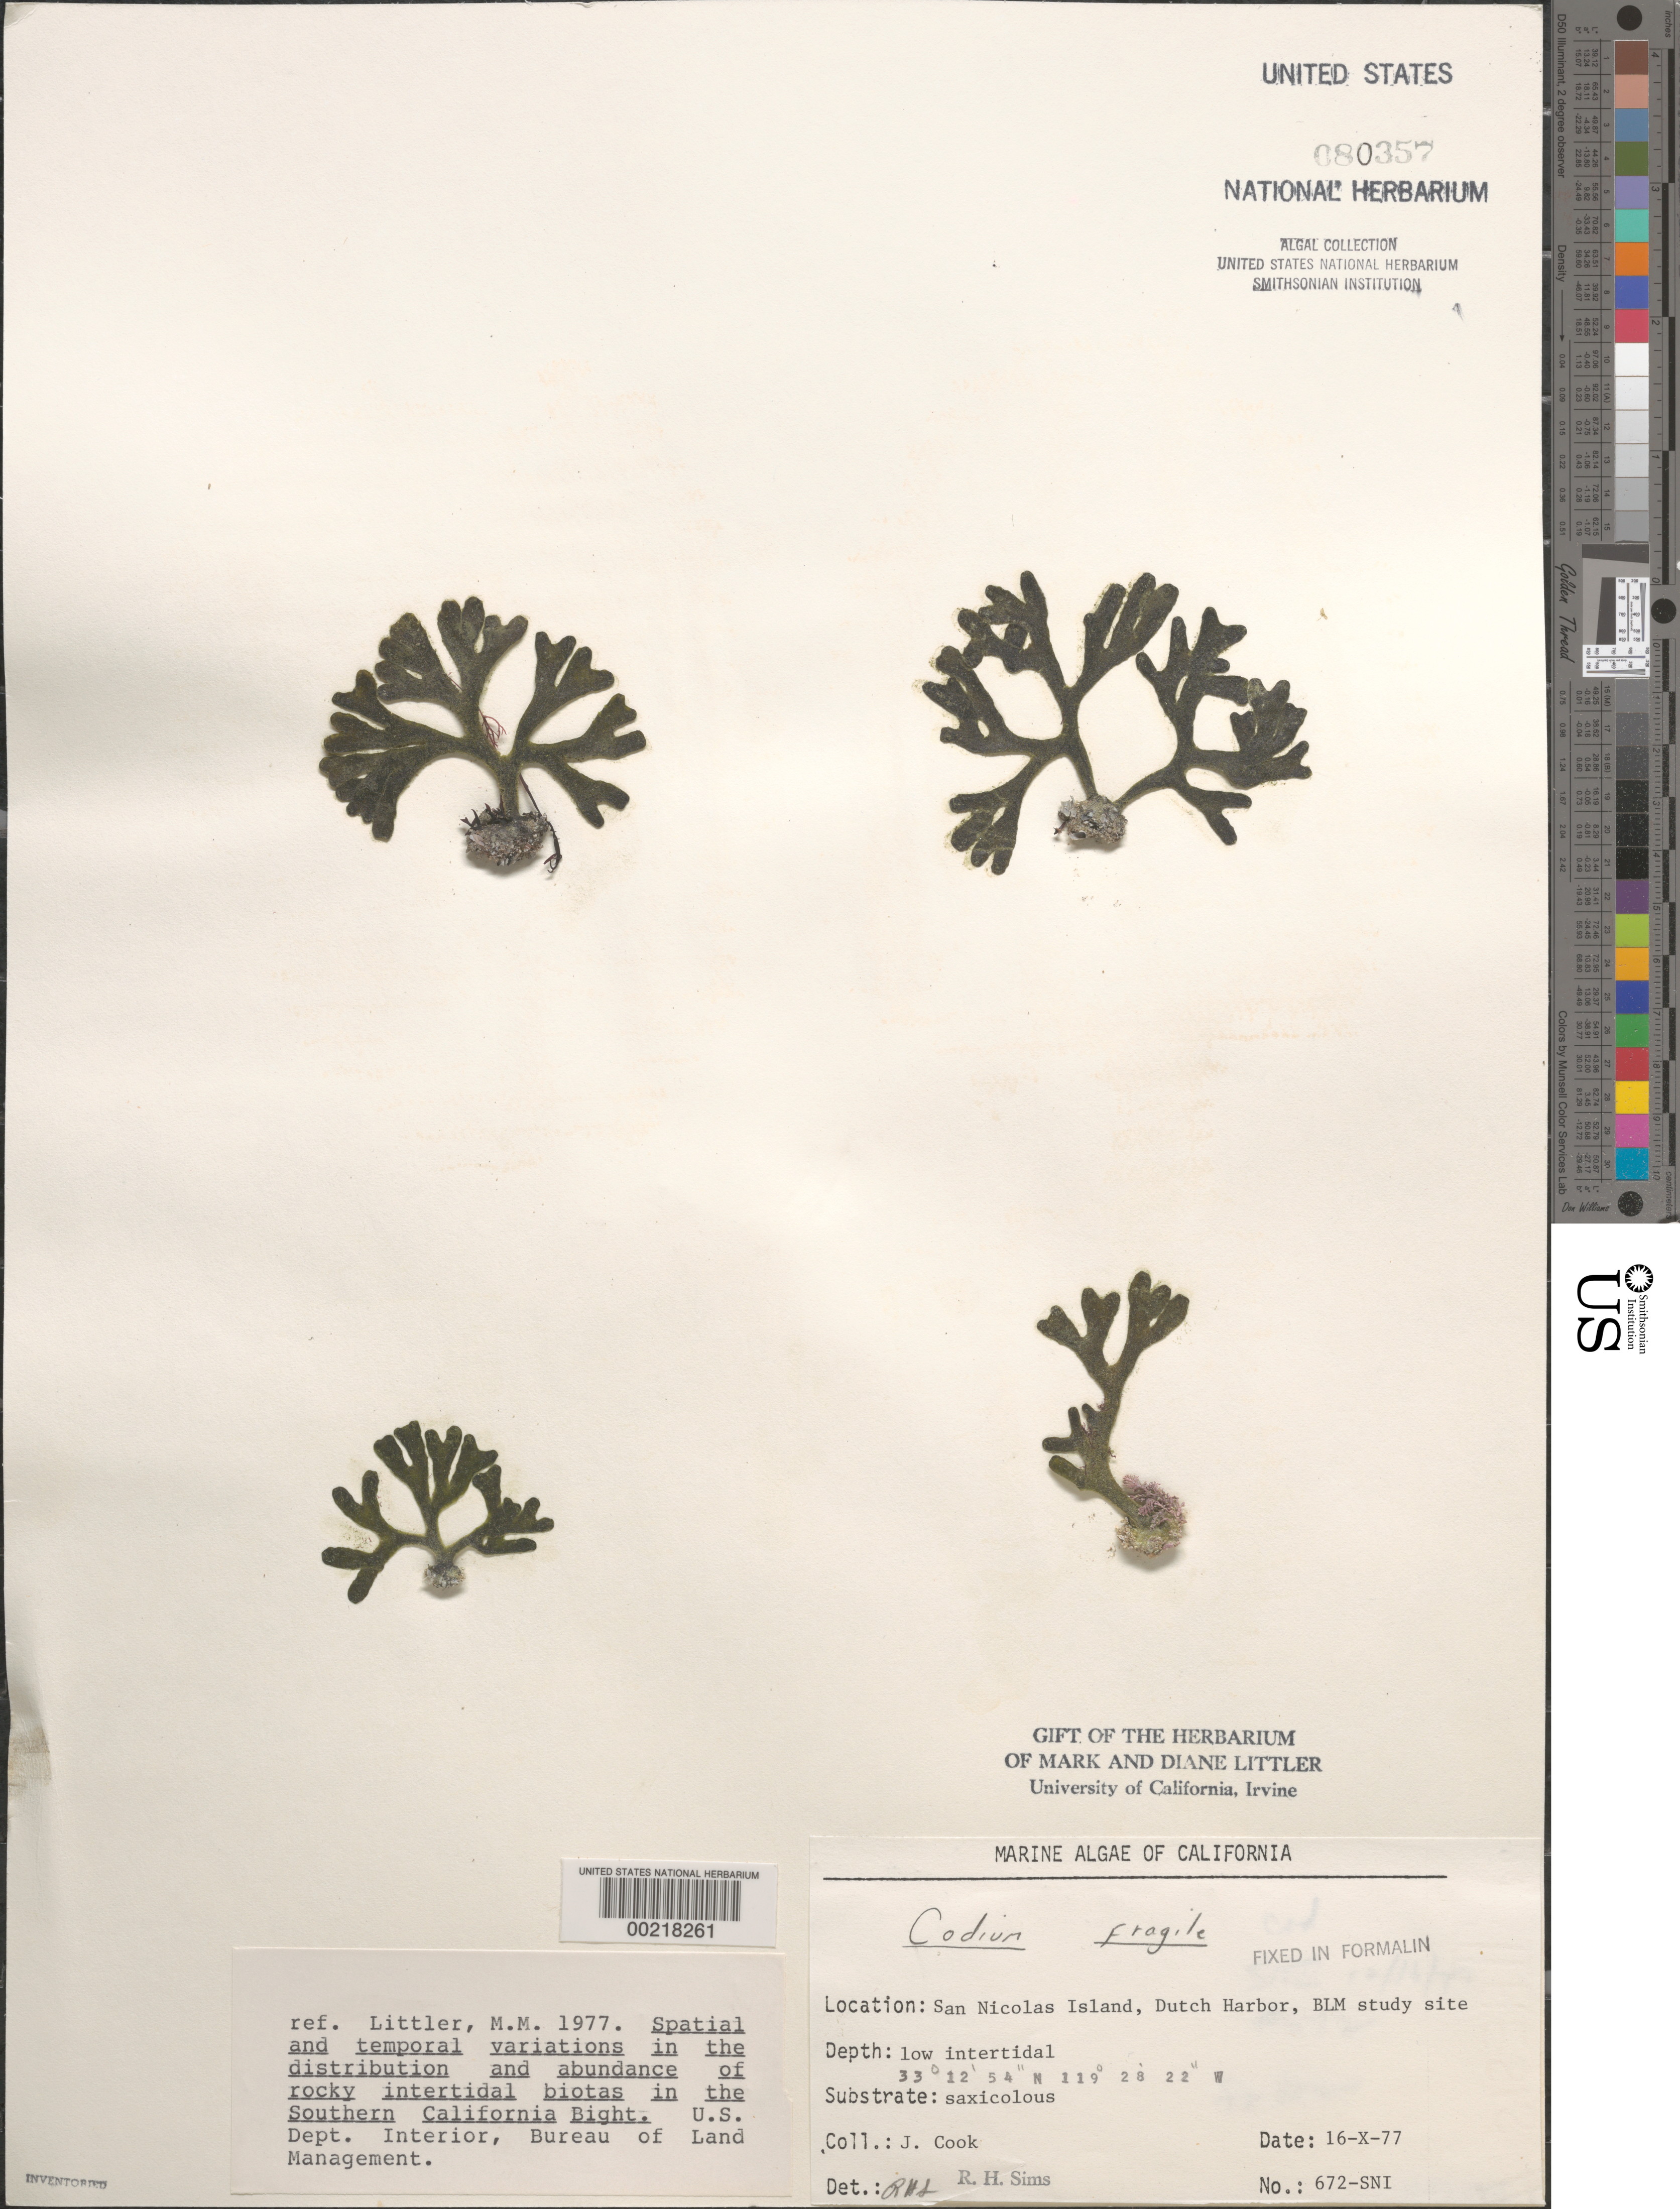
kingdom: Plantae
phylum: Chlorophyta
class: Ulvophyceae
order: Bryopsidales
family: Codiaceae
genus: Codium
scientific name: Codium fragile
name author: (Suringar) P. Hariot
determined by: Sims, Robert H.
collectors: J. Cook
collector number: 672-sni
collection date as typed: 16 Oct 1977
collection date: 1977-10-16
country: United States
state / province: California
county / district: Ventura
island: San Nicolas Island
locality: Dutch Harbor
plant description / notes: BLM-SOCALBIGHT Rocky Intertidal Survey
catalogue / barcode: US 80357